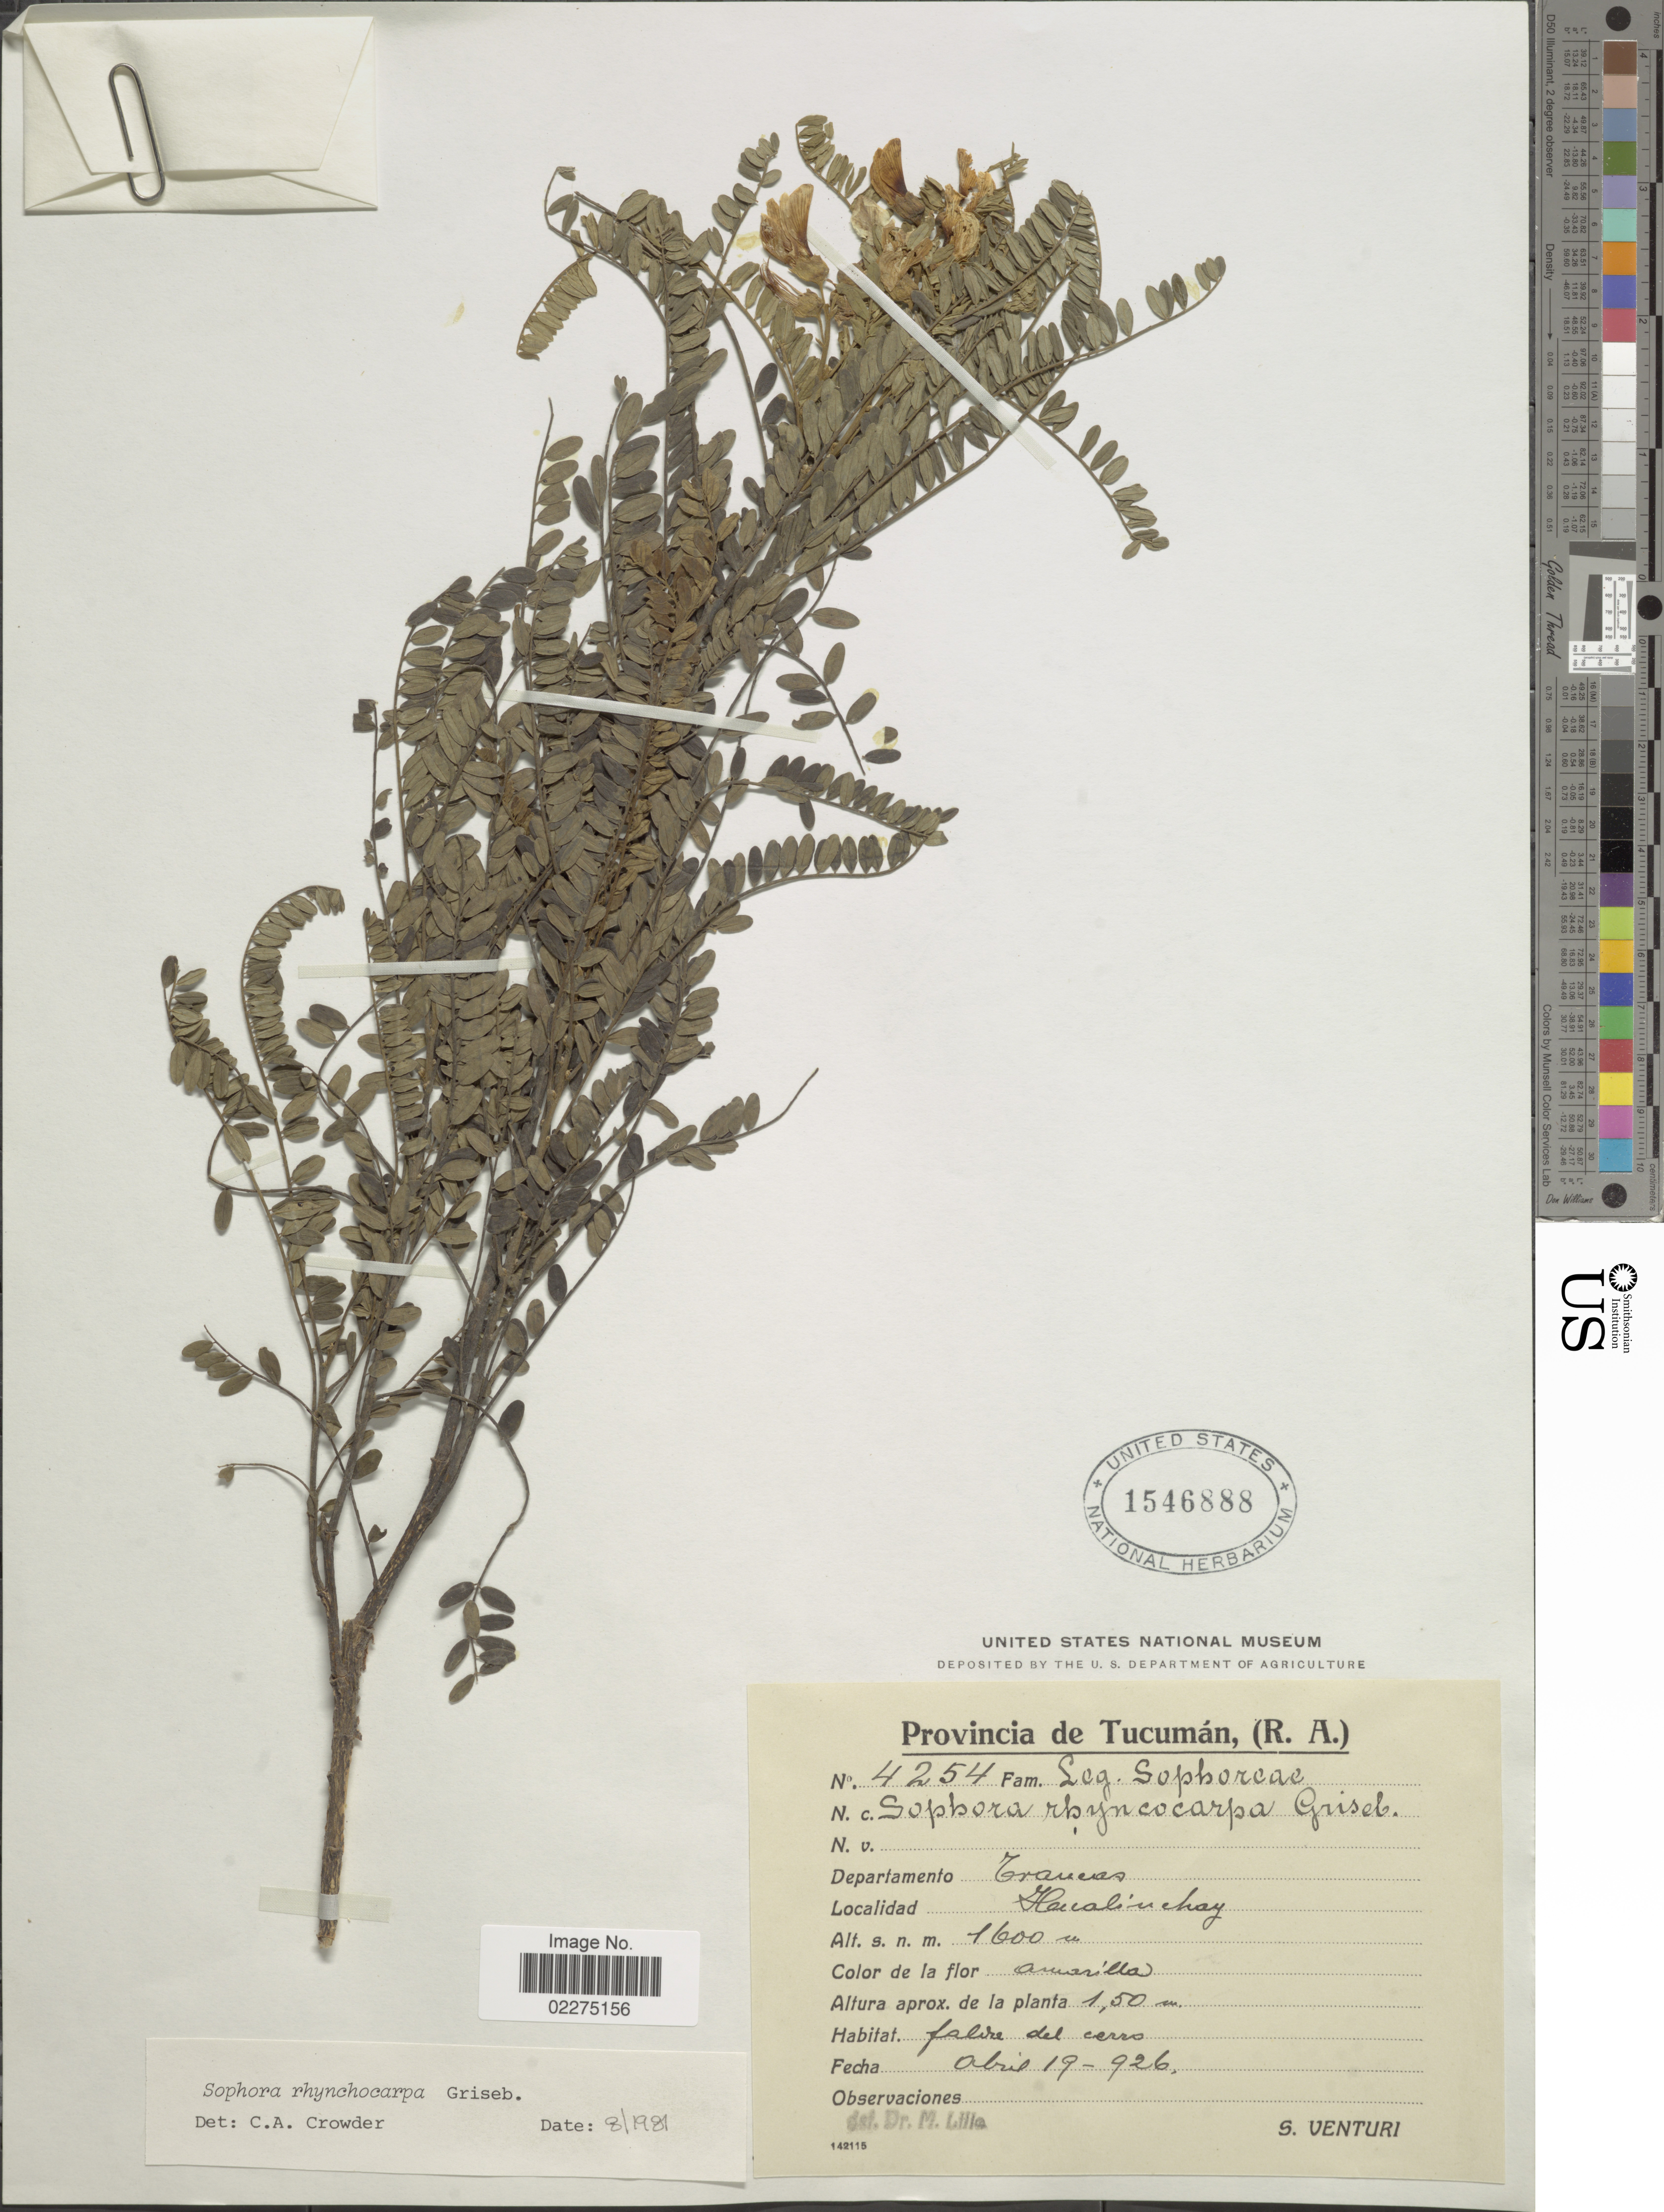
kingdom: Plantae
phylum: Tracheophyta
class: Magnoliopsida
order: Fabales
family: Fabaceae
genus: Sophora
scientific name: Sophora rhynchocarpa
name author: Griseb.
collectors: S. Venturi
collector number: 4254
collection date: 1926-04-19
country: Argentina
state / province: Tucuman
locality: Departamento Trancas. Hualinchay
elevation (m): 1600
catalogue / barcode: US 1546888